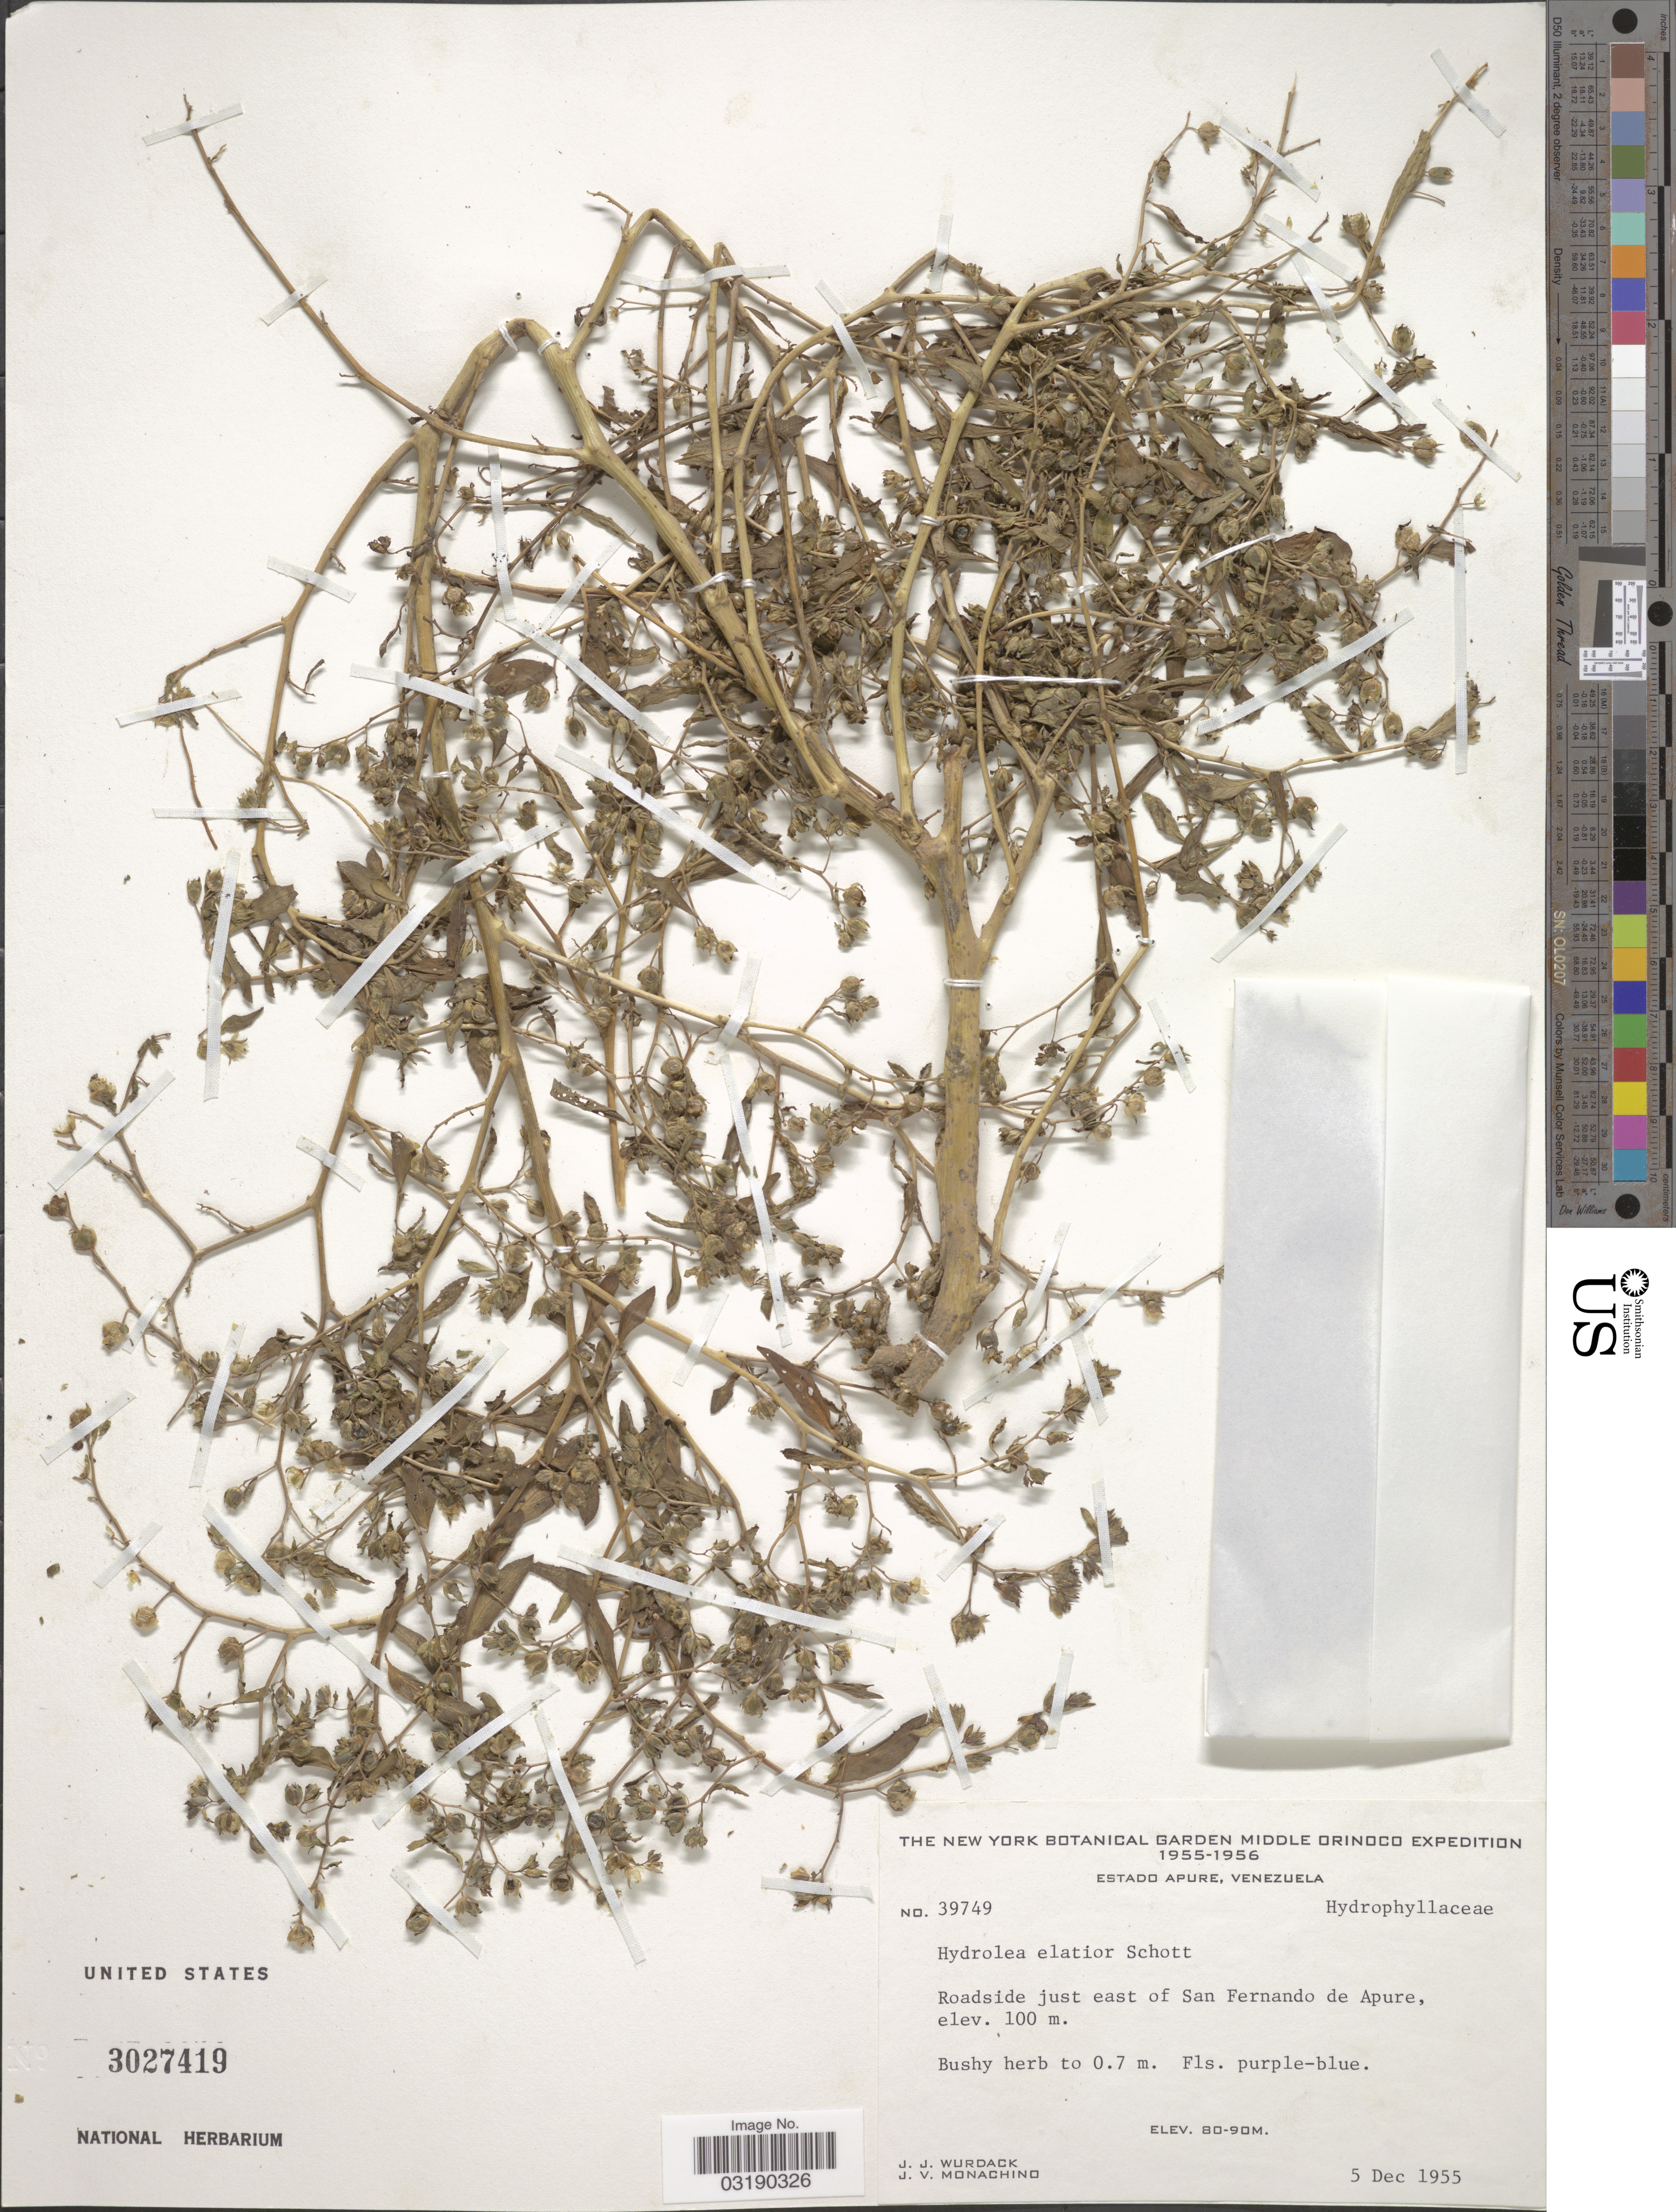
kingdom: Plantae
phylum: Tracheophyta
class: Magnoliopsida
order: Solanales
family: Hydroleaceae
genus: Hydrolea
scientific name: Hydrolea elatior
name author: Schott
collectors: J. J. Wurdack & J. V. Monachino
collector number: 39749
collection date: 1955-12-05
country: Venezuela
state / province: Apure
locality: Roadside just east of San Fernando de Apure.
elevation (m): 100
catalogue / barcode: US 3027419